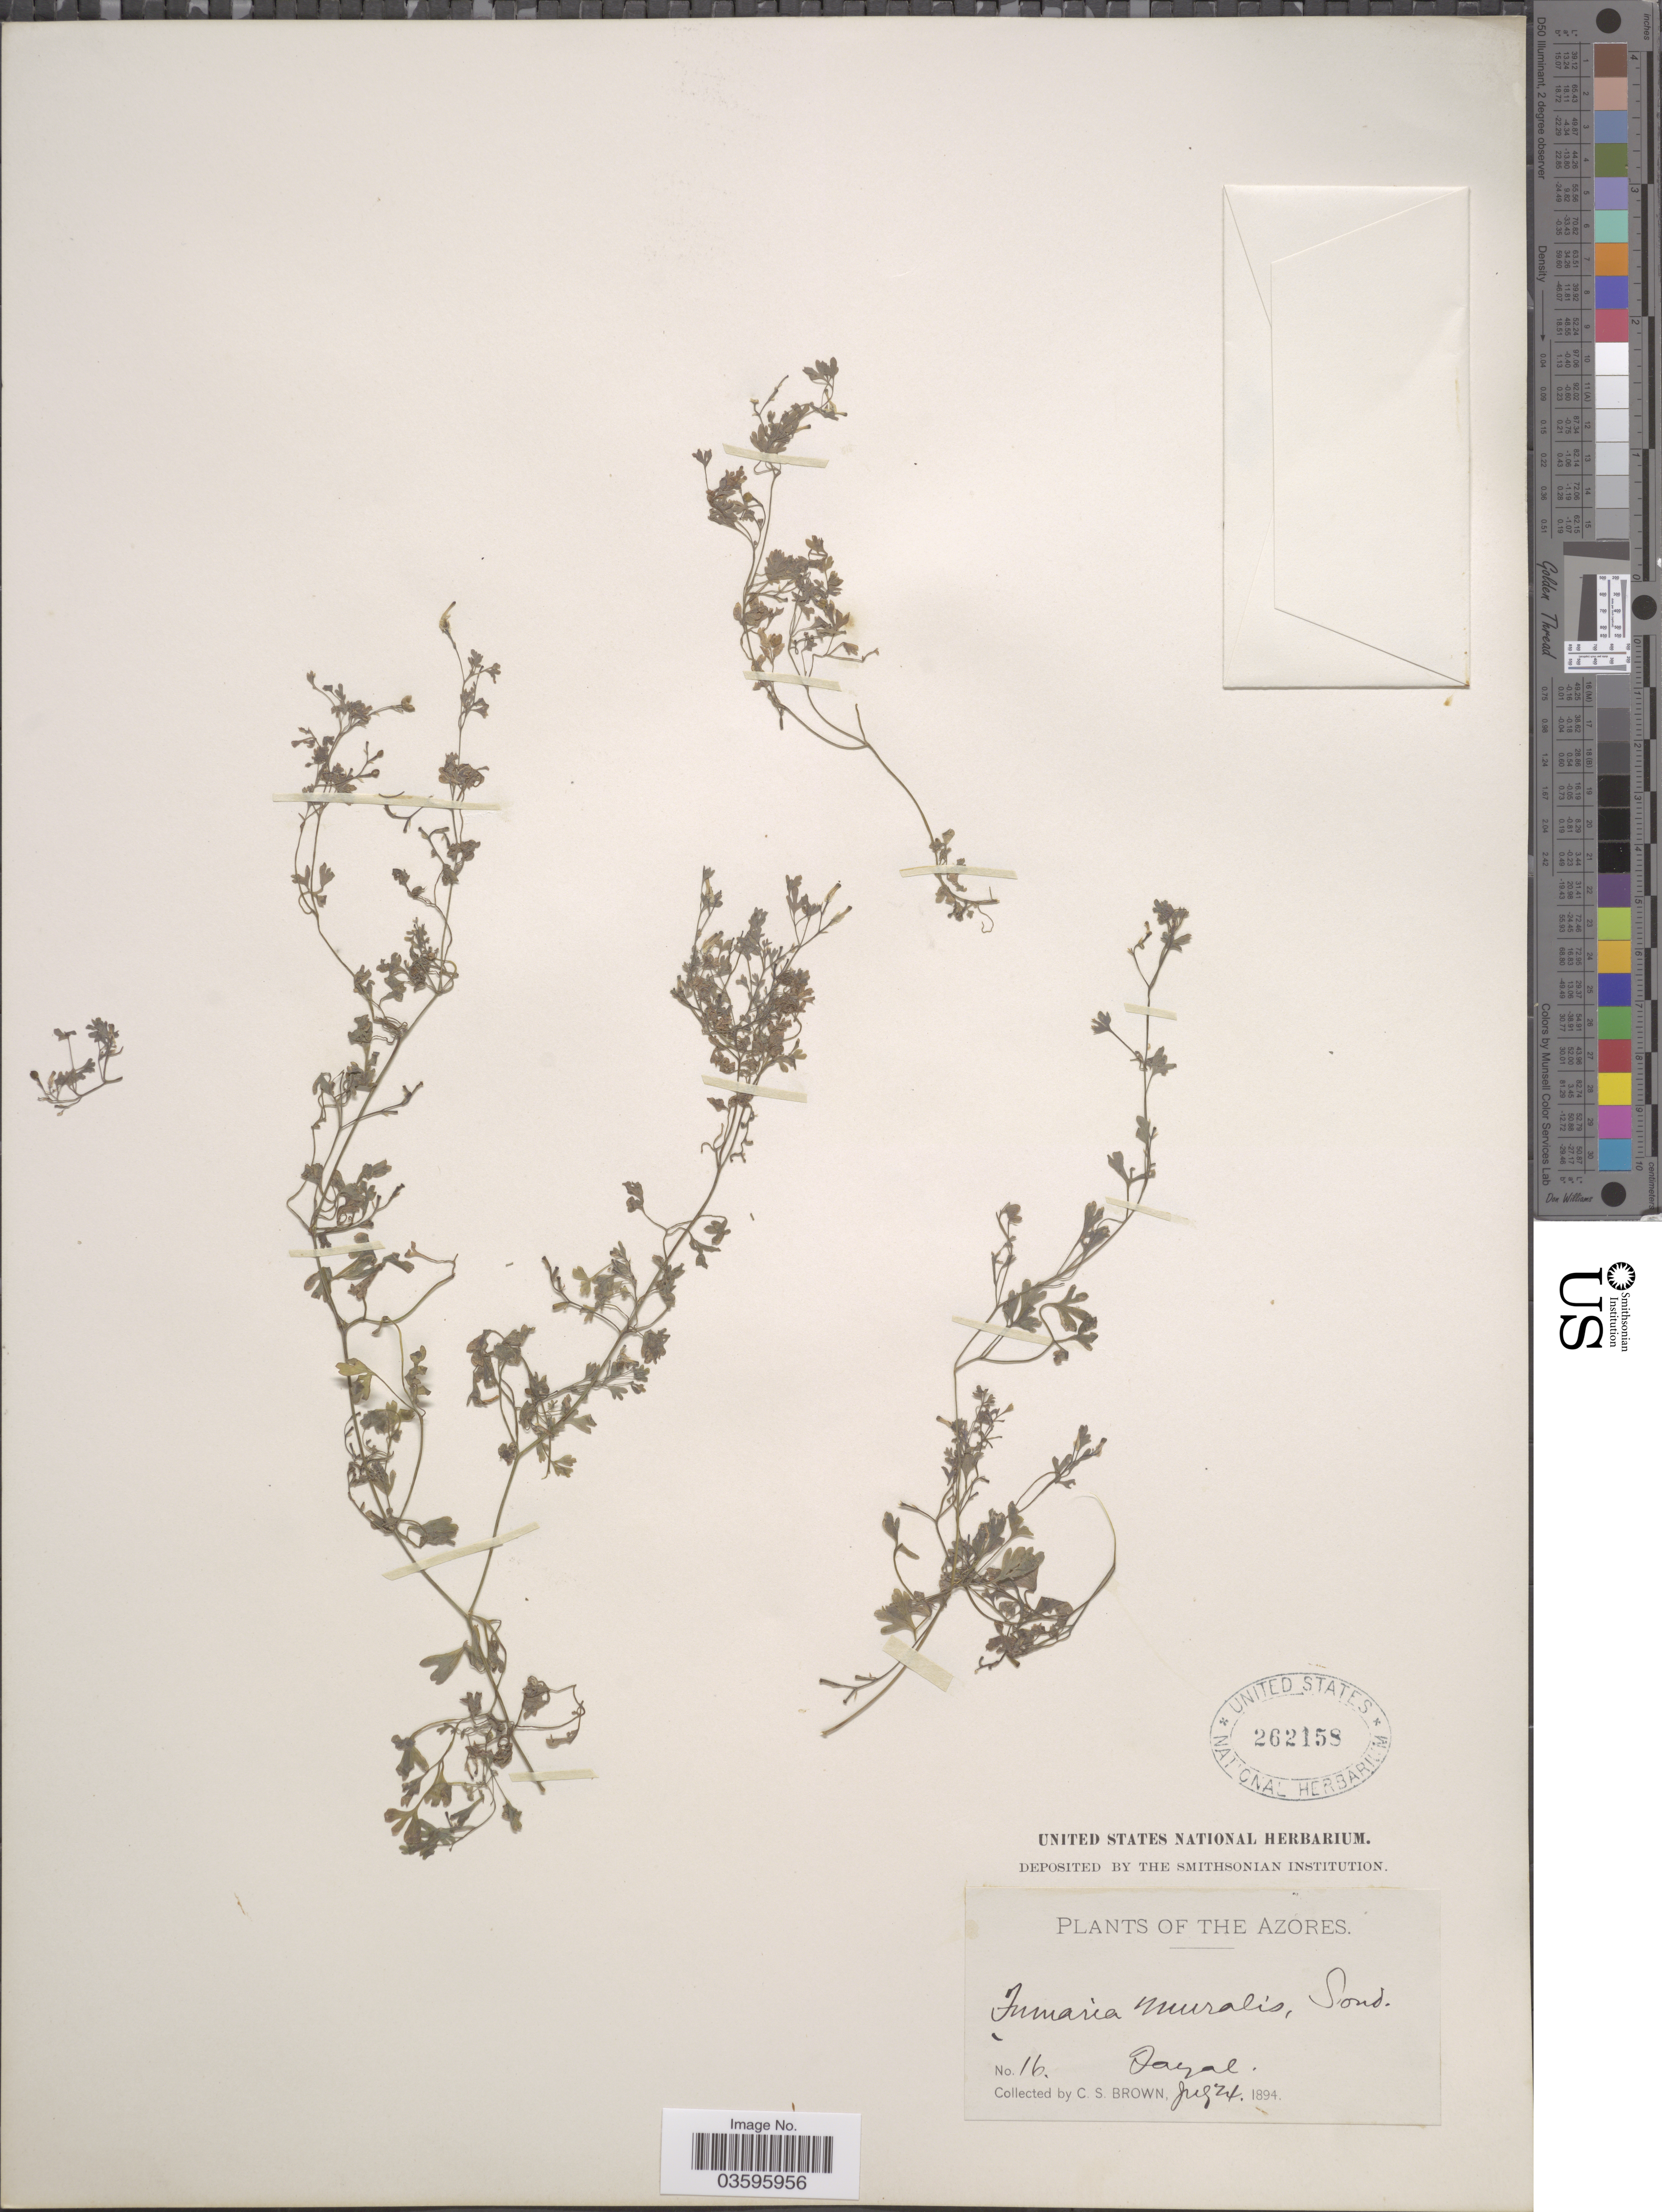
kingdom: Plantae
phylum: Tracheophyta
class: Magnoliopsida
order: Ranunculales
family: Papaveraceae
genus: Fumaria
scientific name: Fumaria muralis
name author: Sond. ex W.D.J. Koch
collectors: C. S. Brown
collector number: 16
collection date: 1894-07-24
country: Portugal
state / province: Azores (Aut. Reg.)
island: Faial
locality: Fayal.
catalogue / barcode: US 262158